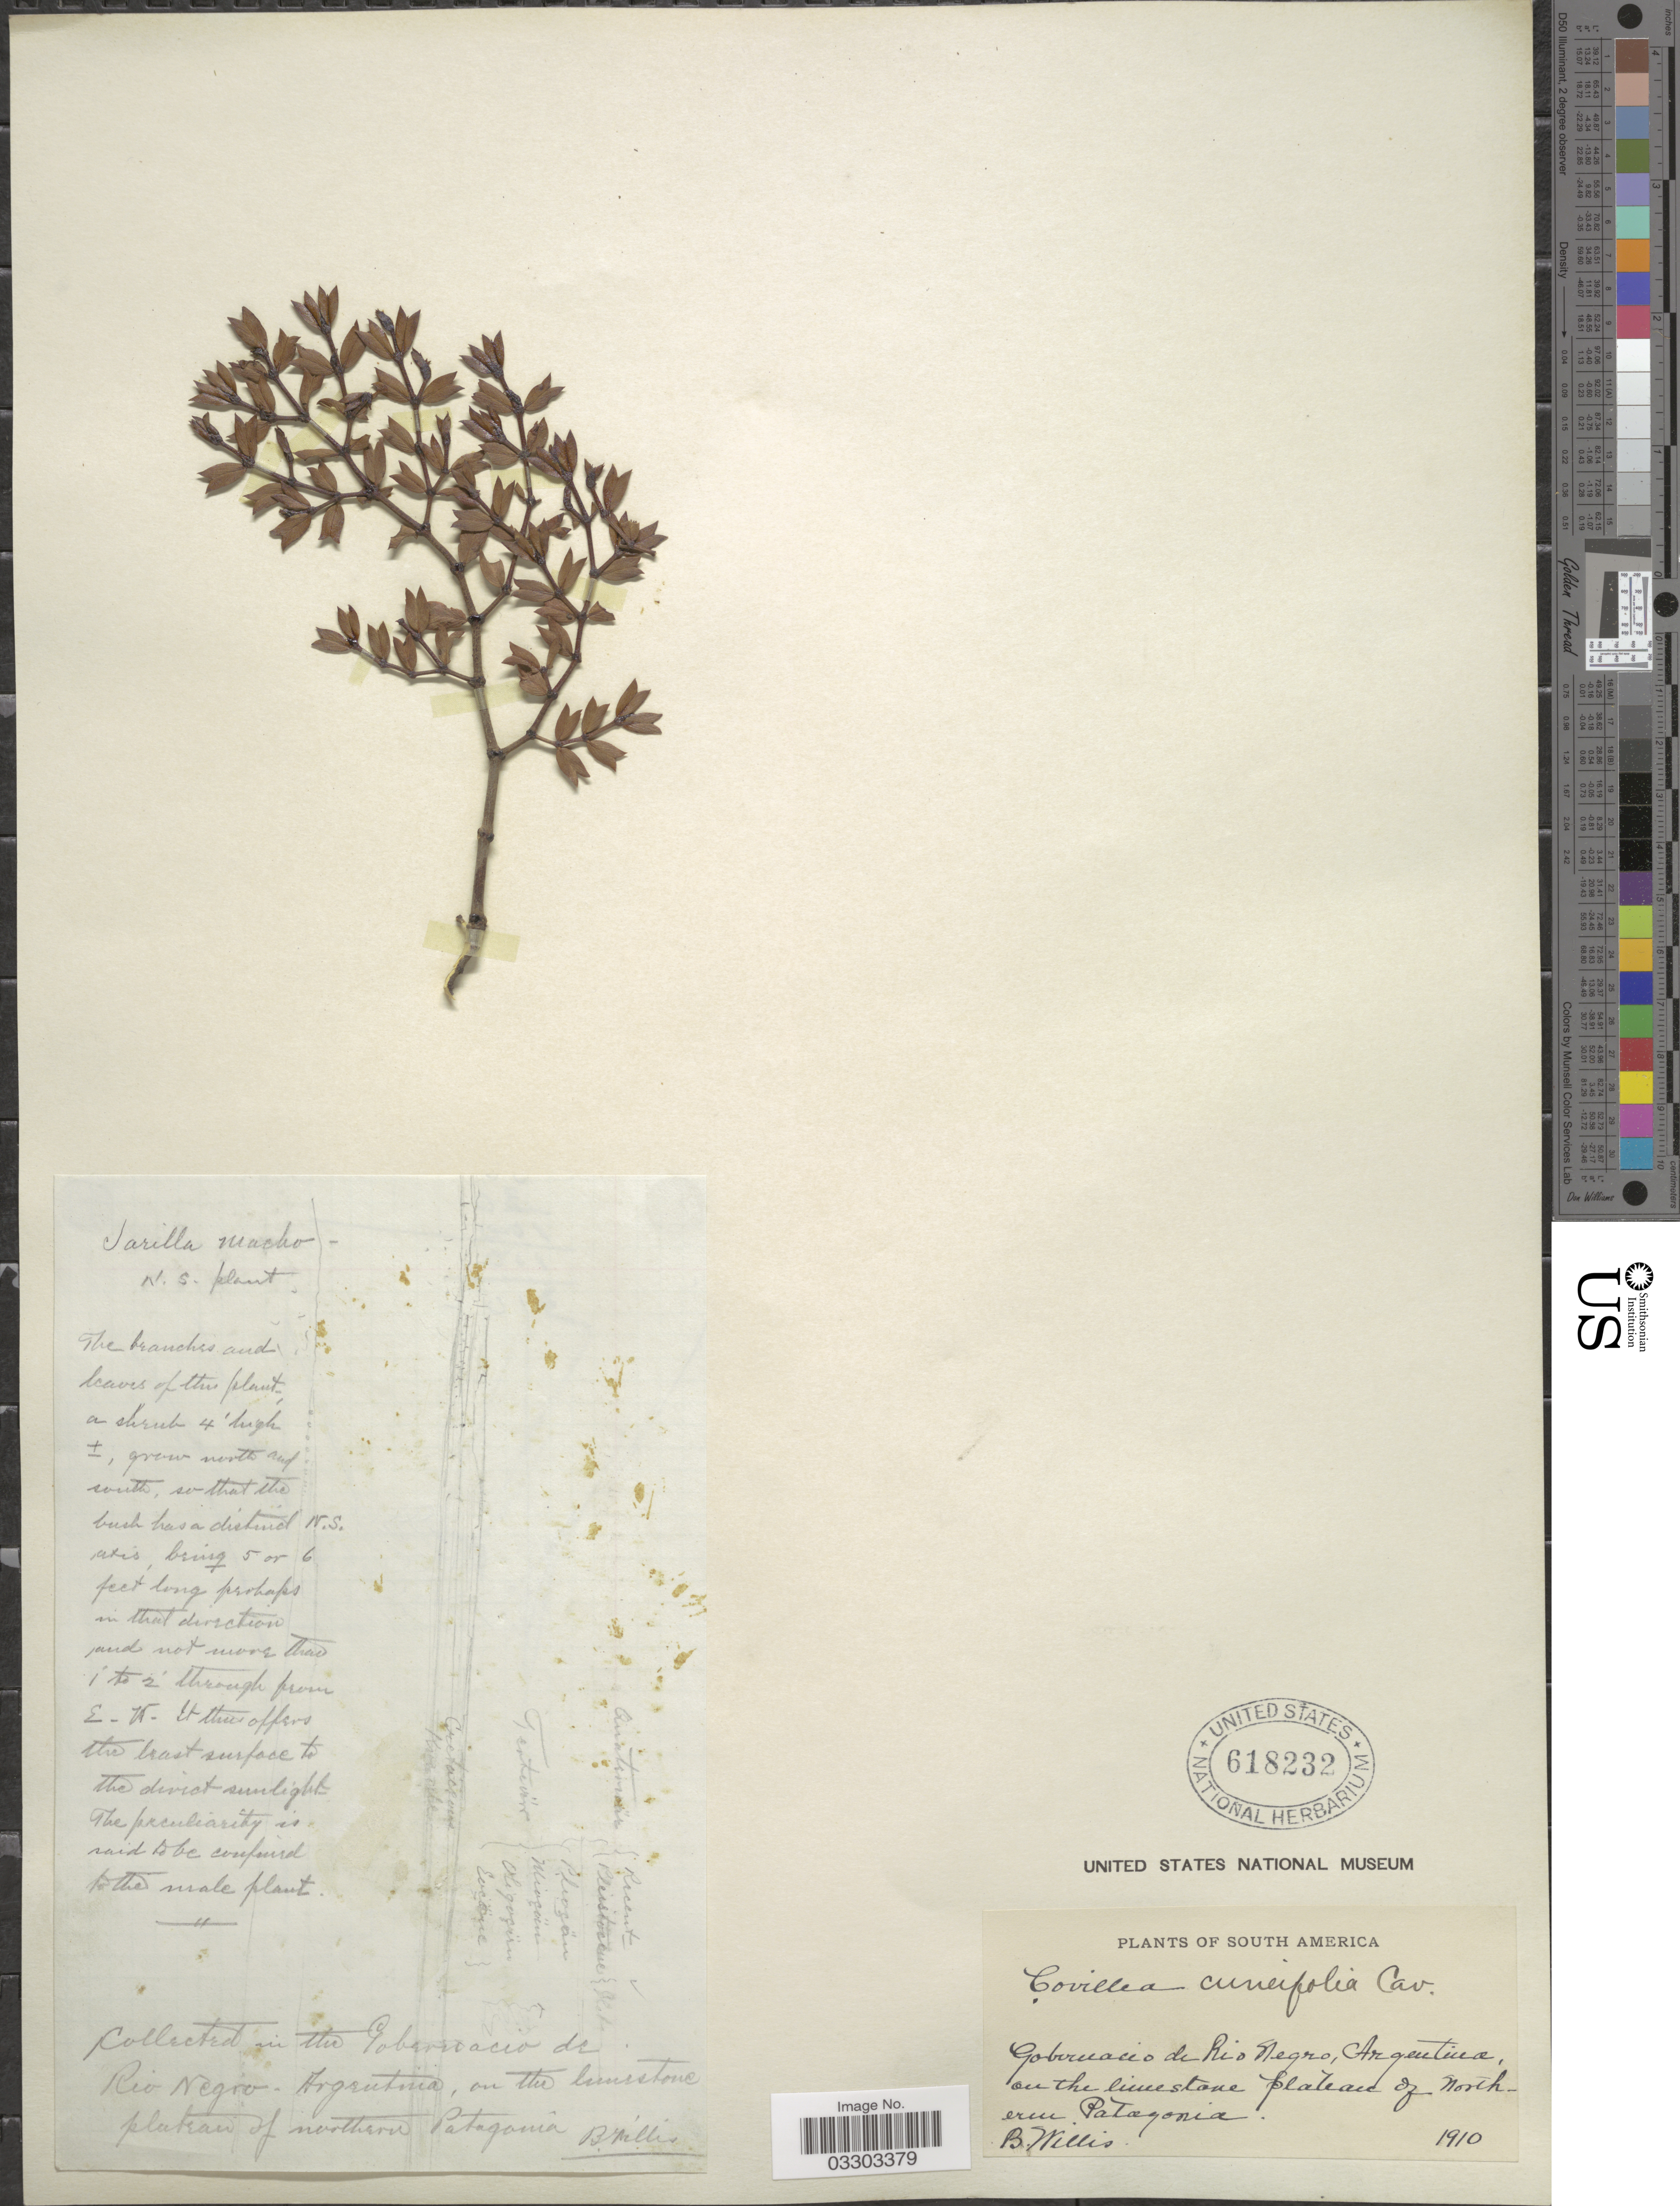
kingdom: Plantae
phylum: Tracheophyta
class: Magnoliopsida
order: Zygophyllales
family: Zygophyllaceae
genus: Larrea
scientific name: Larrea cuneifolia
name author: Cav.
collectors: B. Willis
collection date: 1910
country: Argentina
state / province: Rio Negro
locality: Gobernacio de Rio Negro. On the limestone plateau of Northern Patagonia.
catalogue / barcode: US 618232